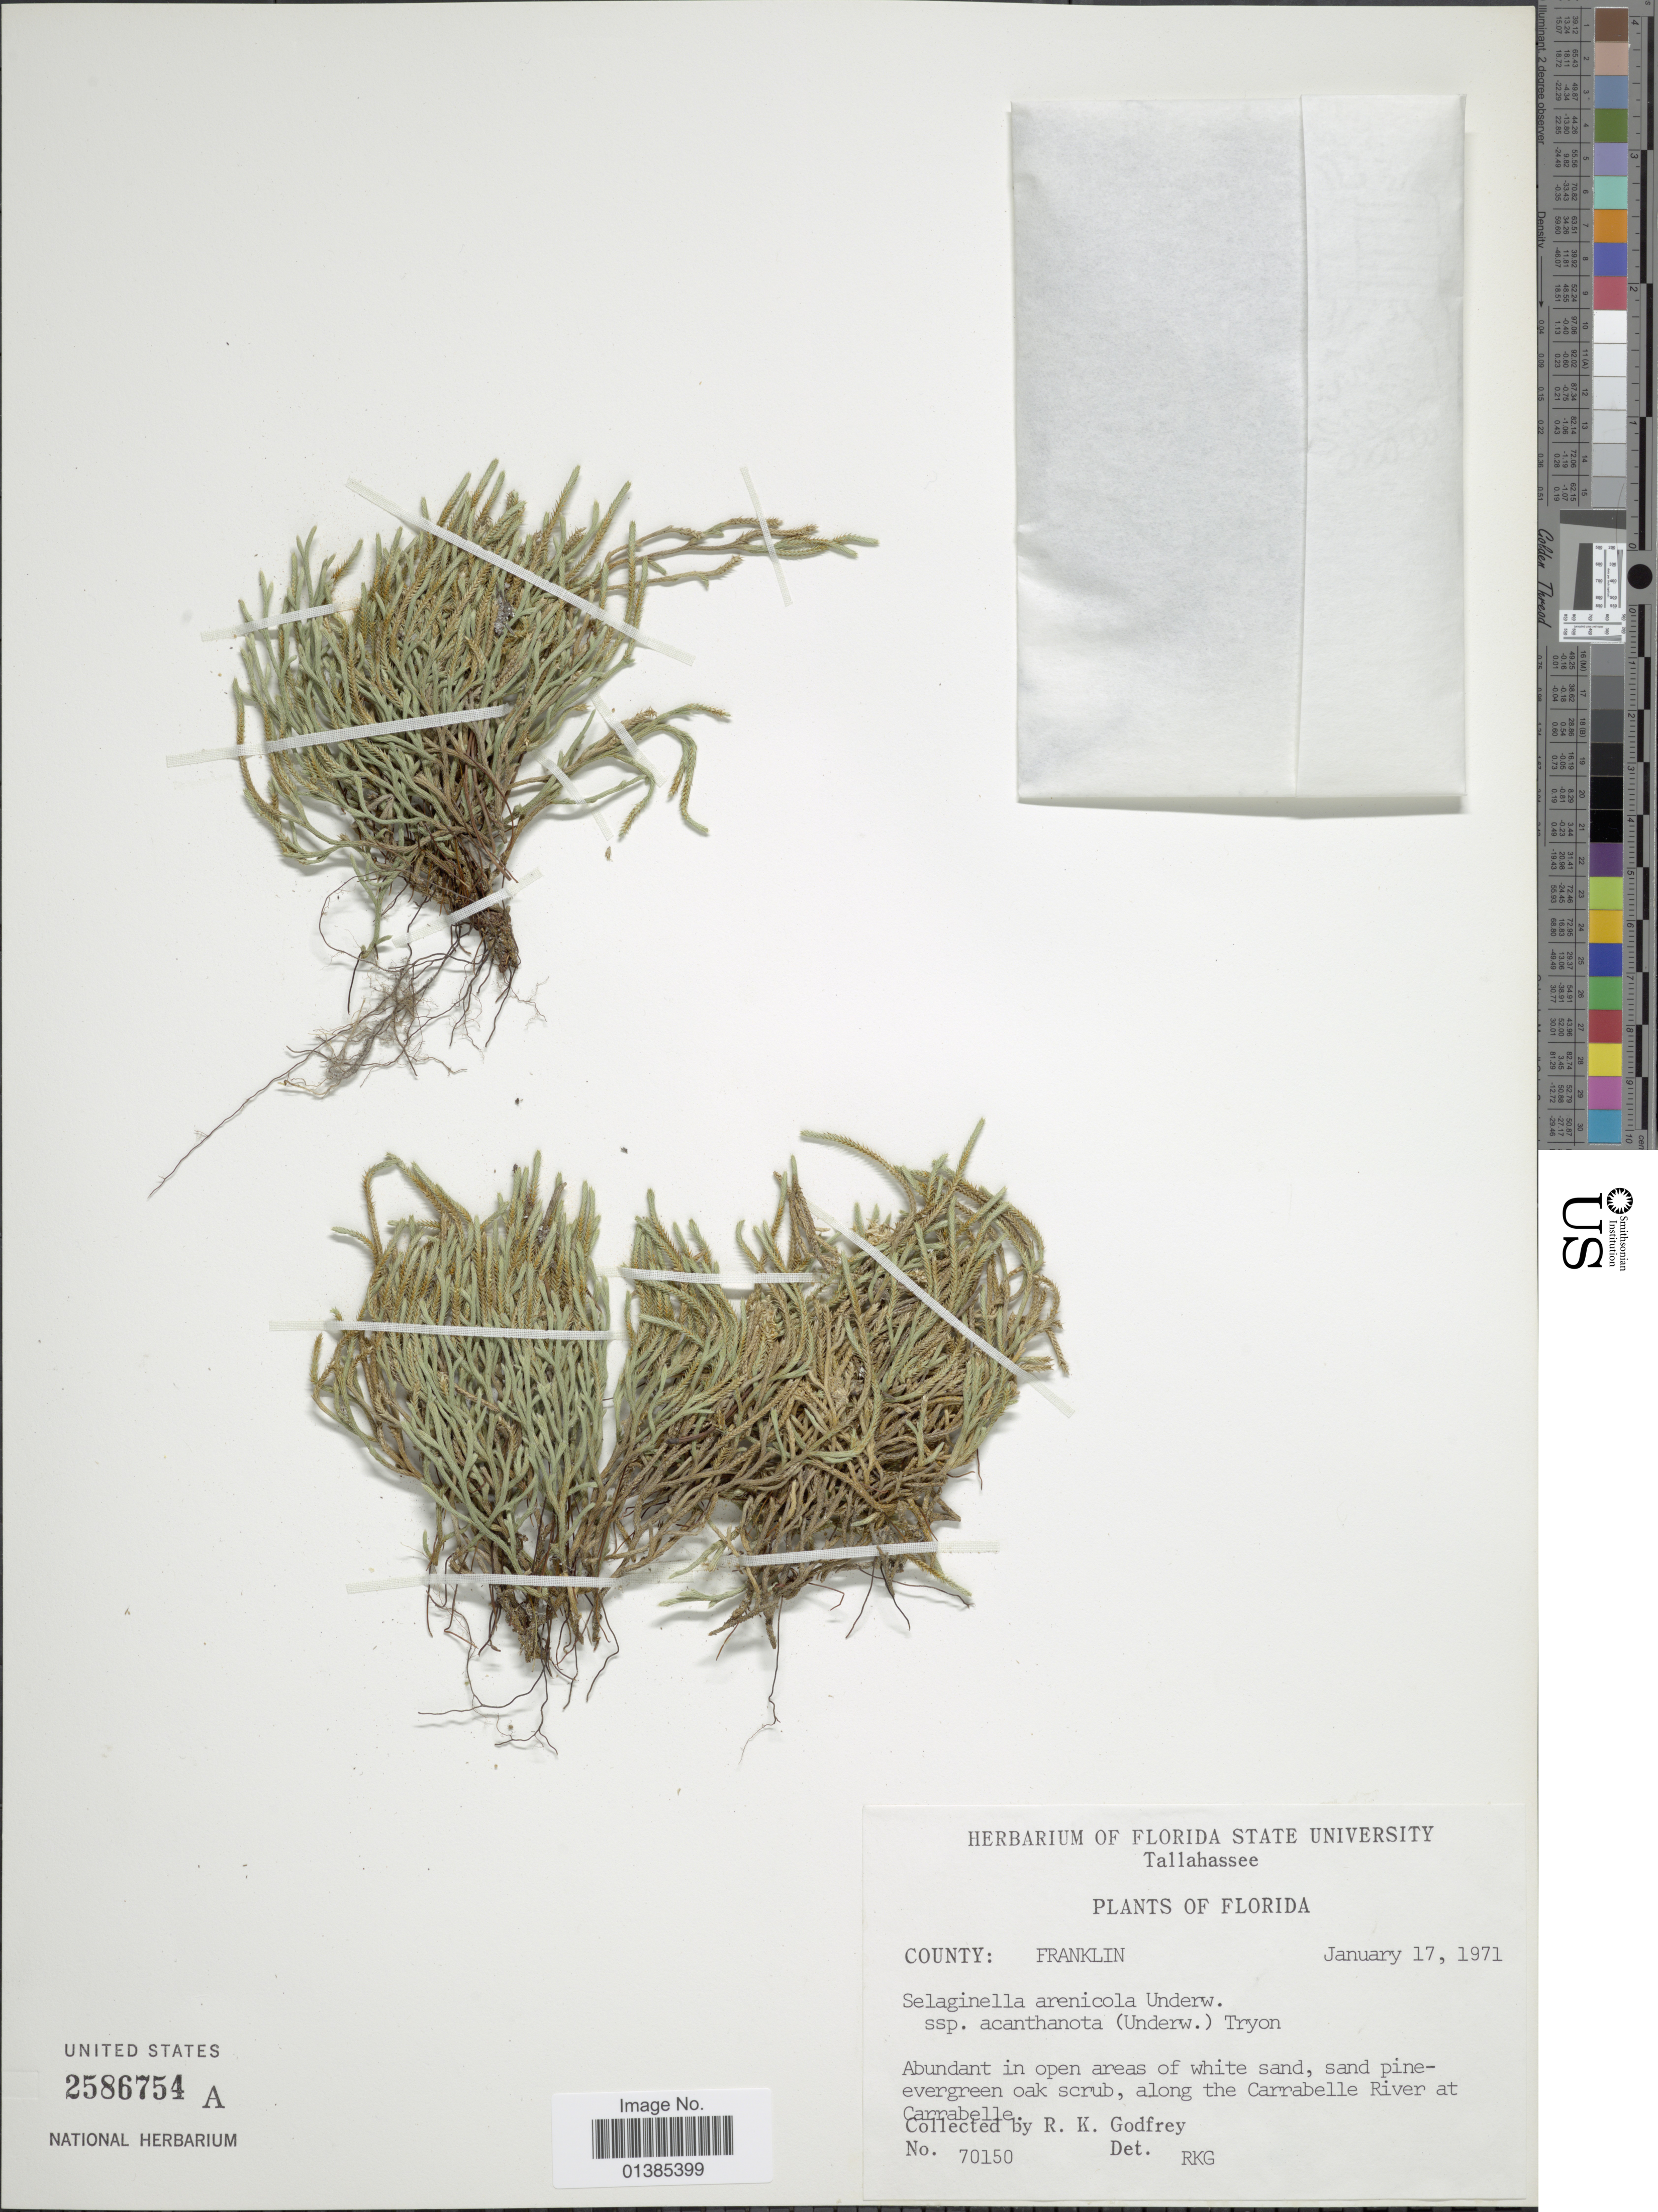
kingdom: Plantae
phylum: Tracheophyta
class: Lycopodiopsida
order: Selaginellales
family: Selaginellaceae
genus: Selaginella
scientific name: Selaginella arenicola subsp. acanthonota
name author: (Underw.) R.M. Tryon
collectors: R. K. Godfrey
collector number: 70150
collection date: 1971-01-17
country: United States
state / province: Florida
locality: County: Franklin. Along the Carrabelle River at Carrabelle.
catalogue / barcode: US 2586754A